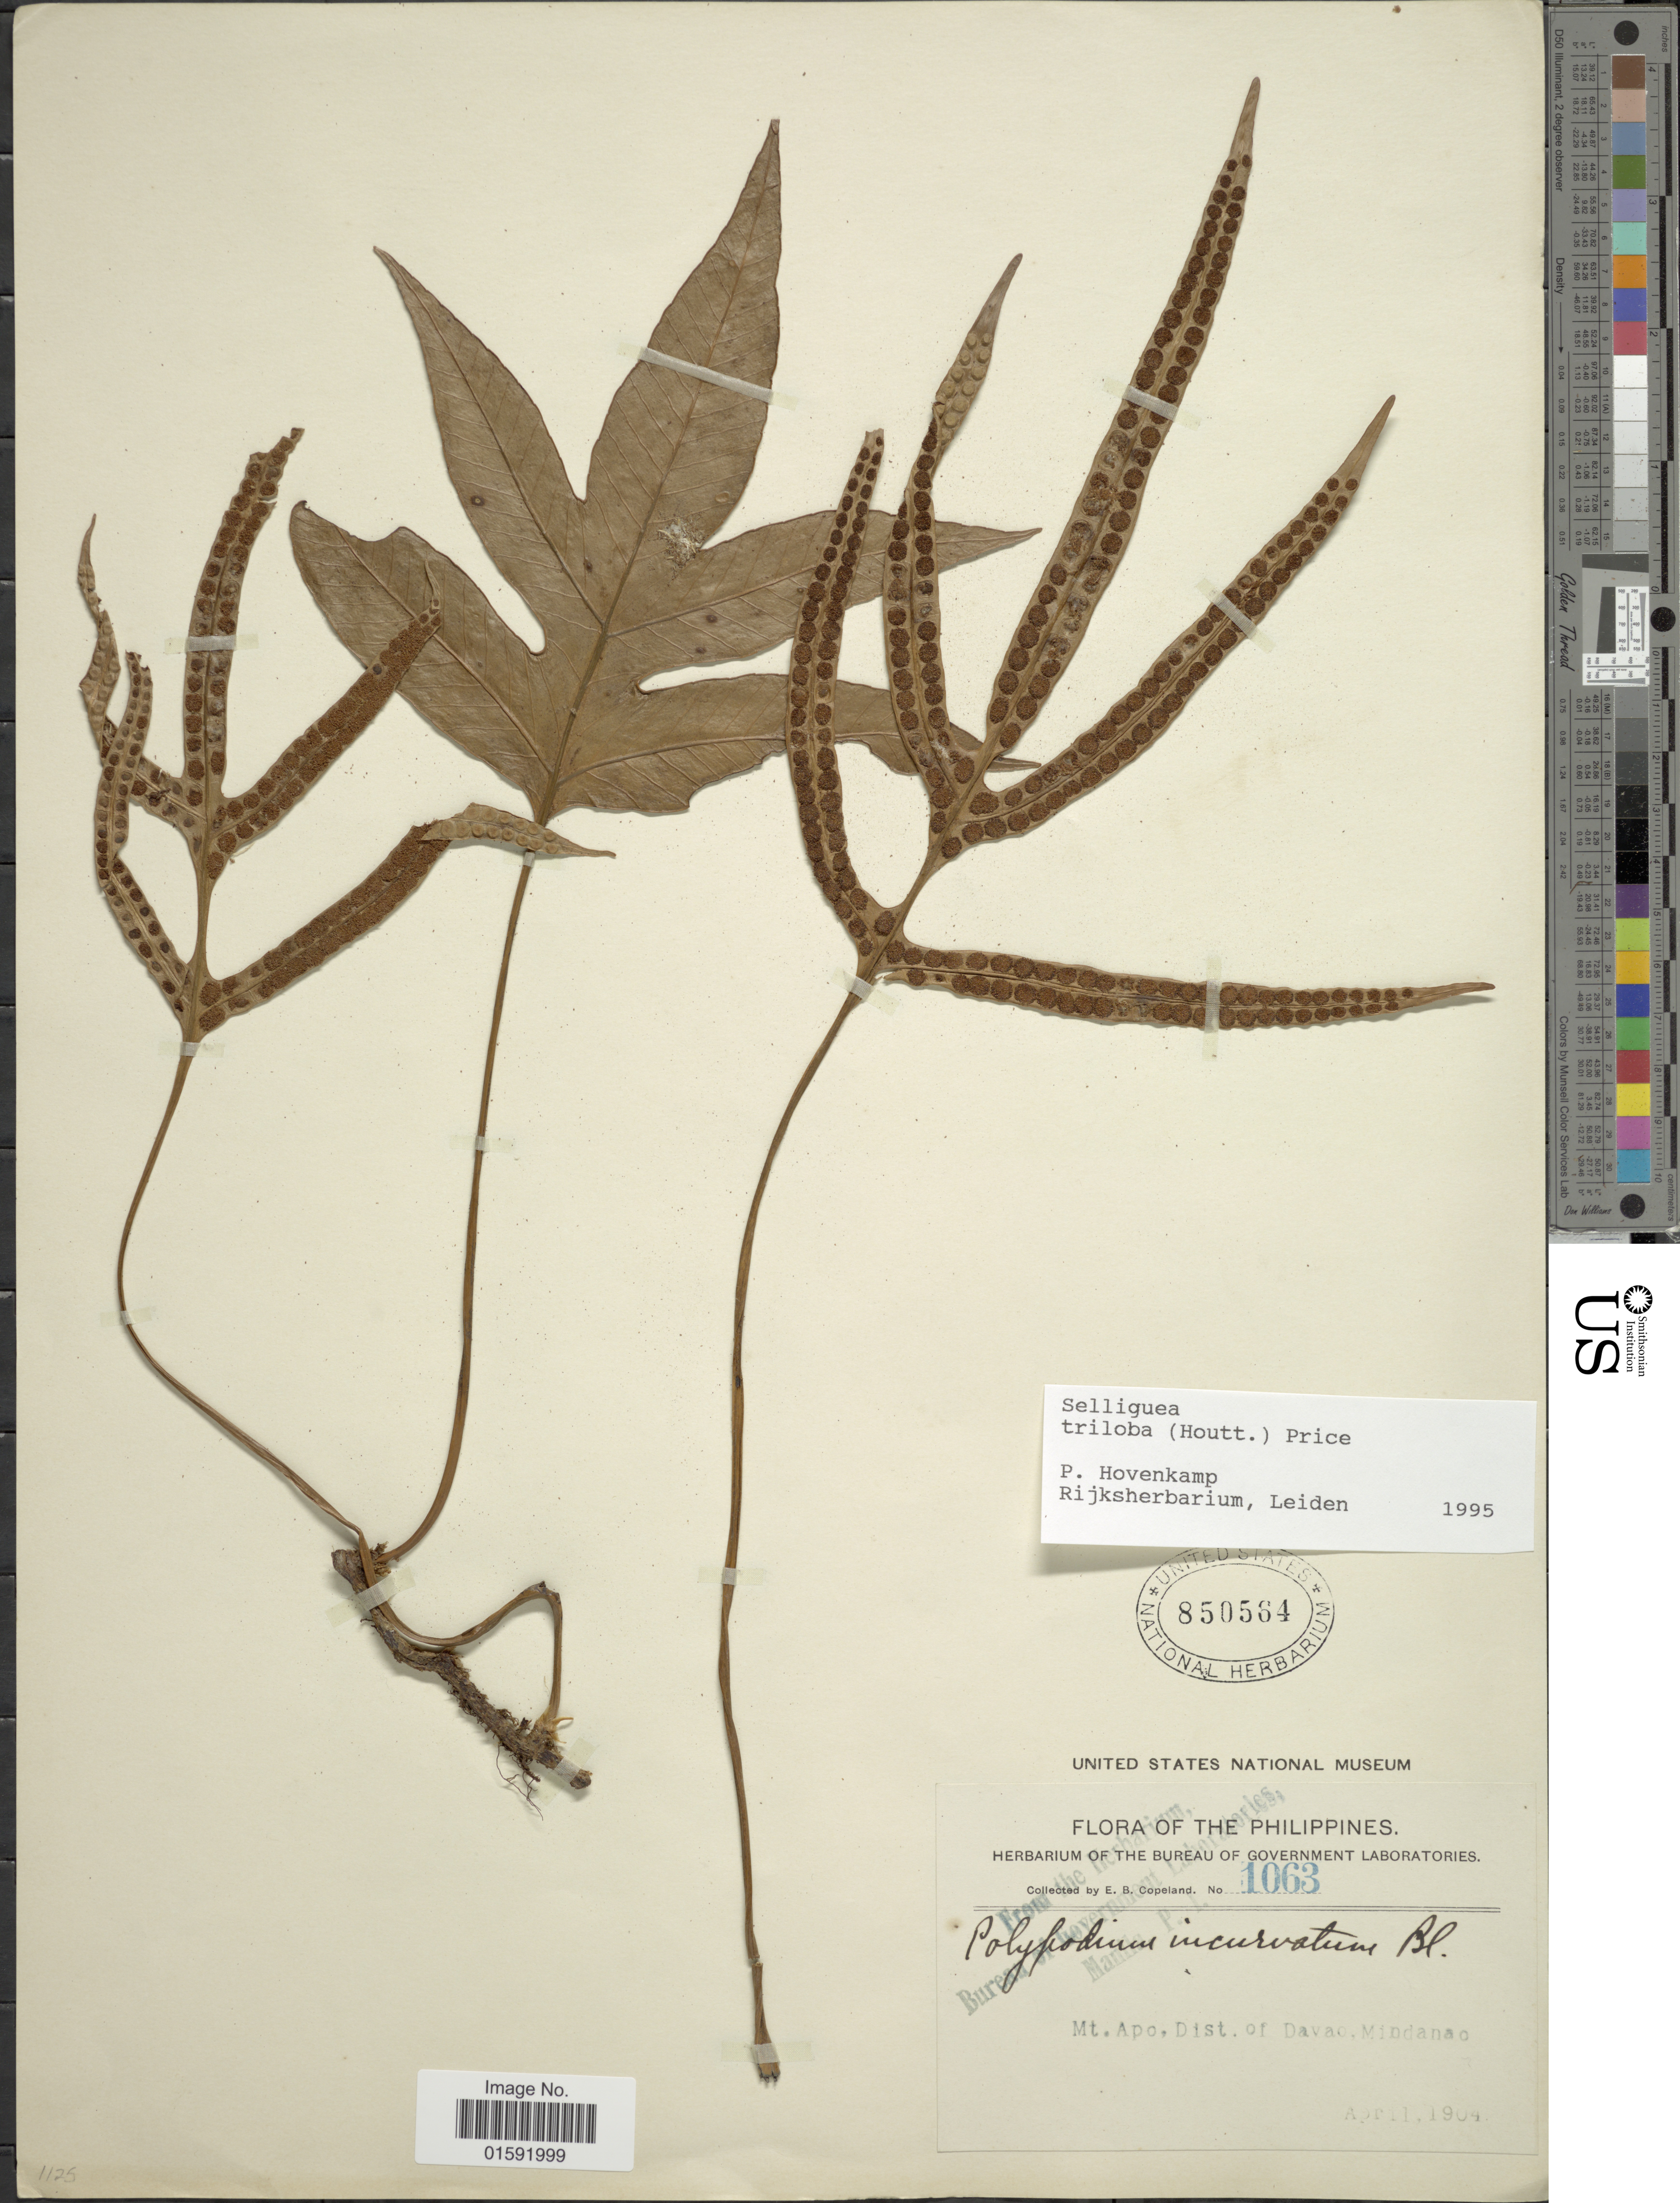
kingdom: Plantae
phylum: Tracheophyta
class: Polypodiopsida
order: Polypodiales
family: Polypodiaceae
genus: Selliguea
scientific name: Selliguea triloba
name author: (Houtt.) M.G. Price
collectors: E. B. Copeland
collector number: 1063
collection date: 1904-04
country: Philippines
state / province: Davao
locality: Mt. Apo, Mindanao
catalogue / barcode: US 850564